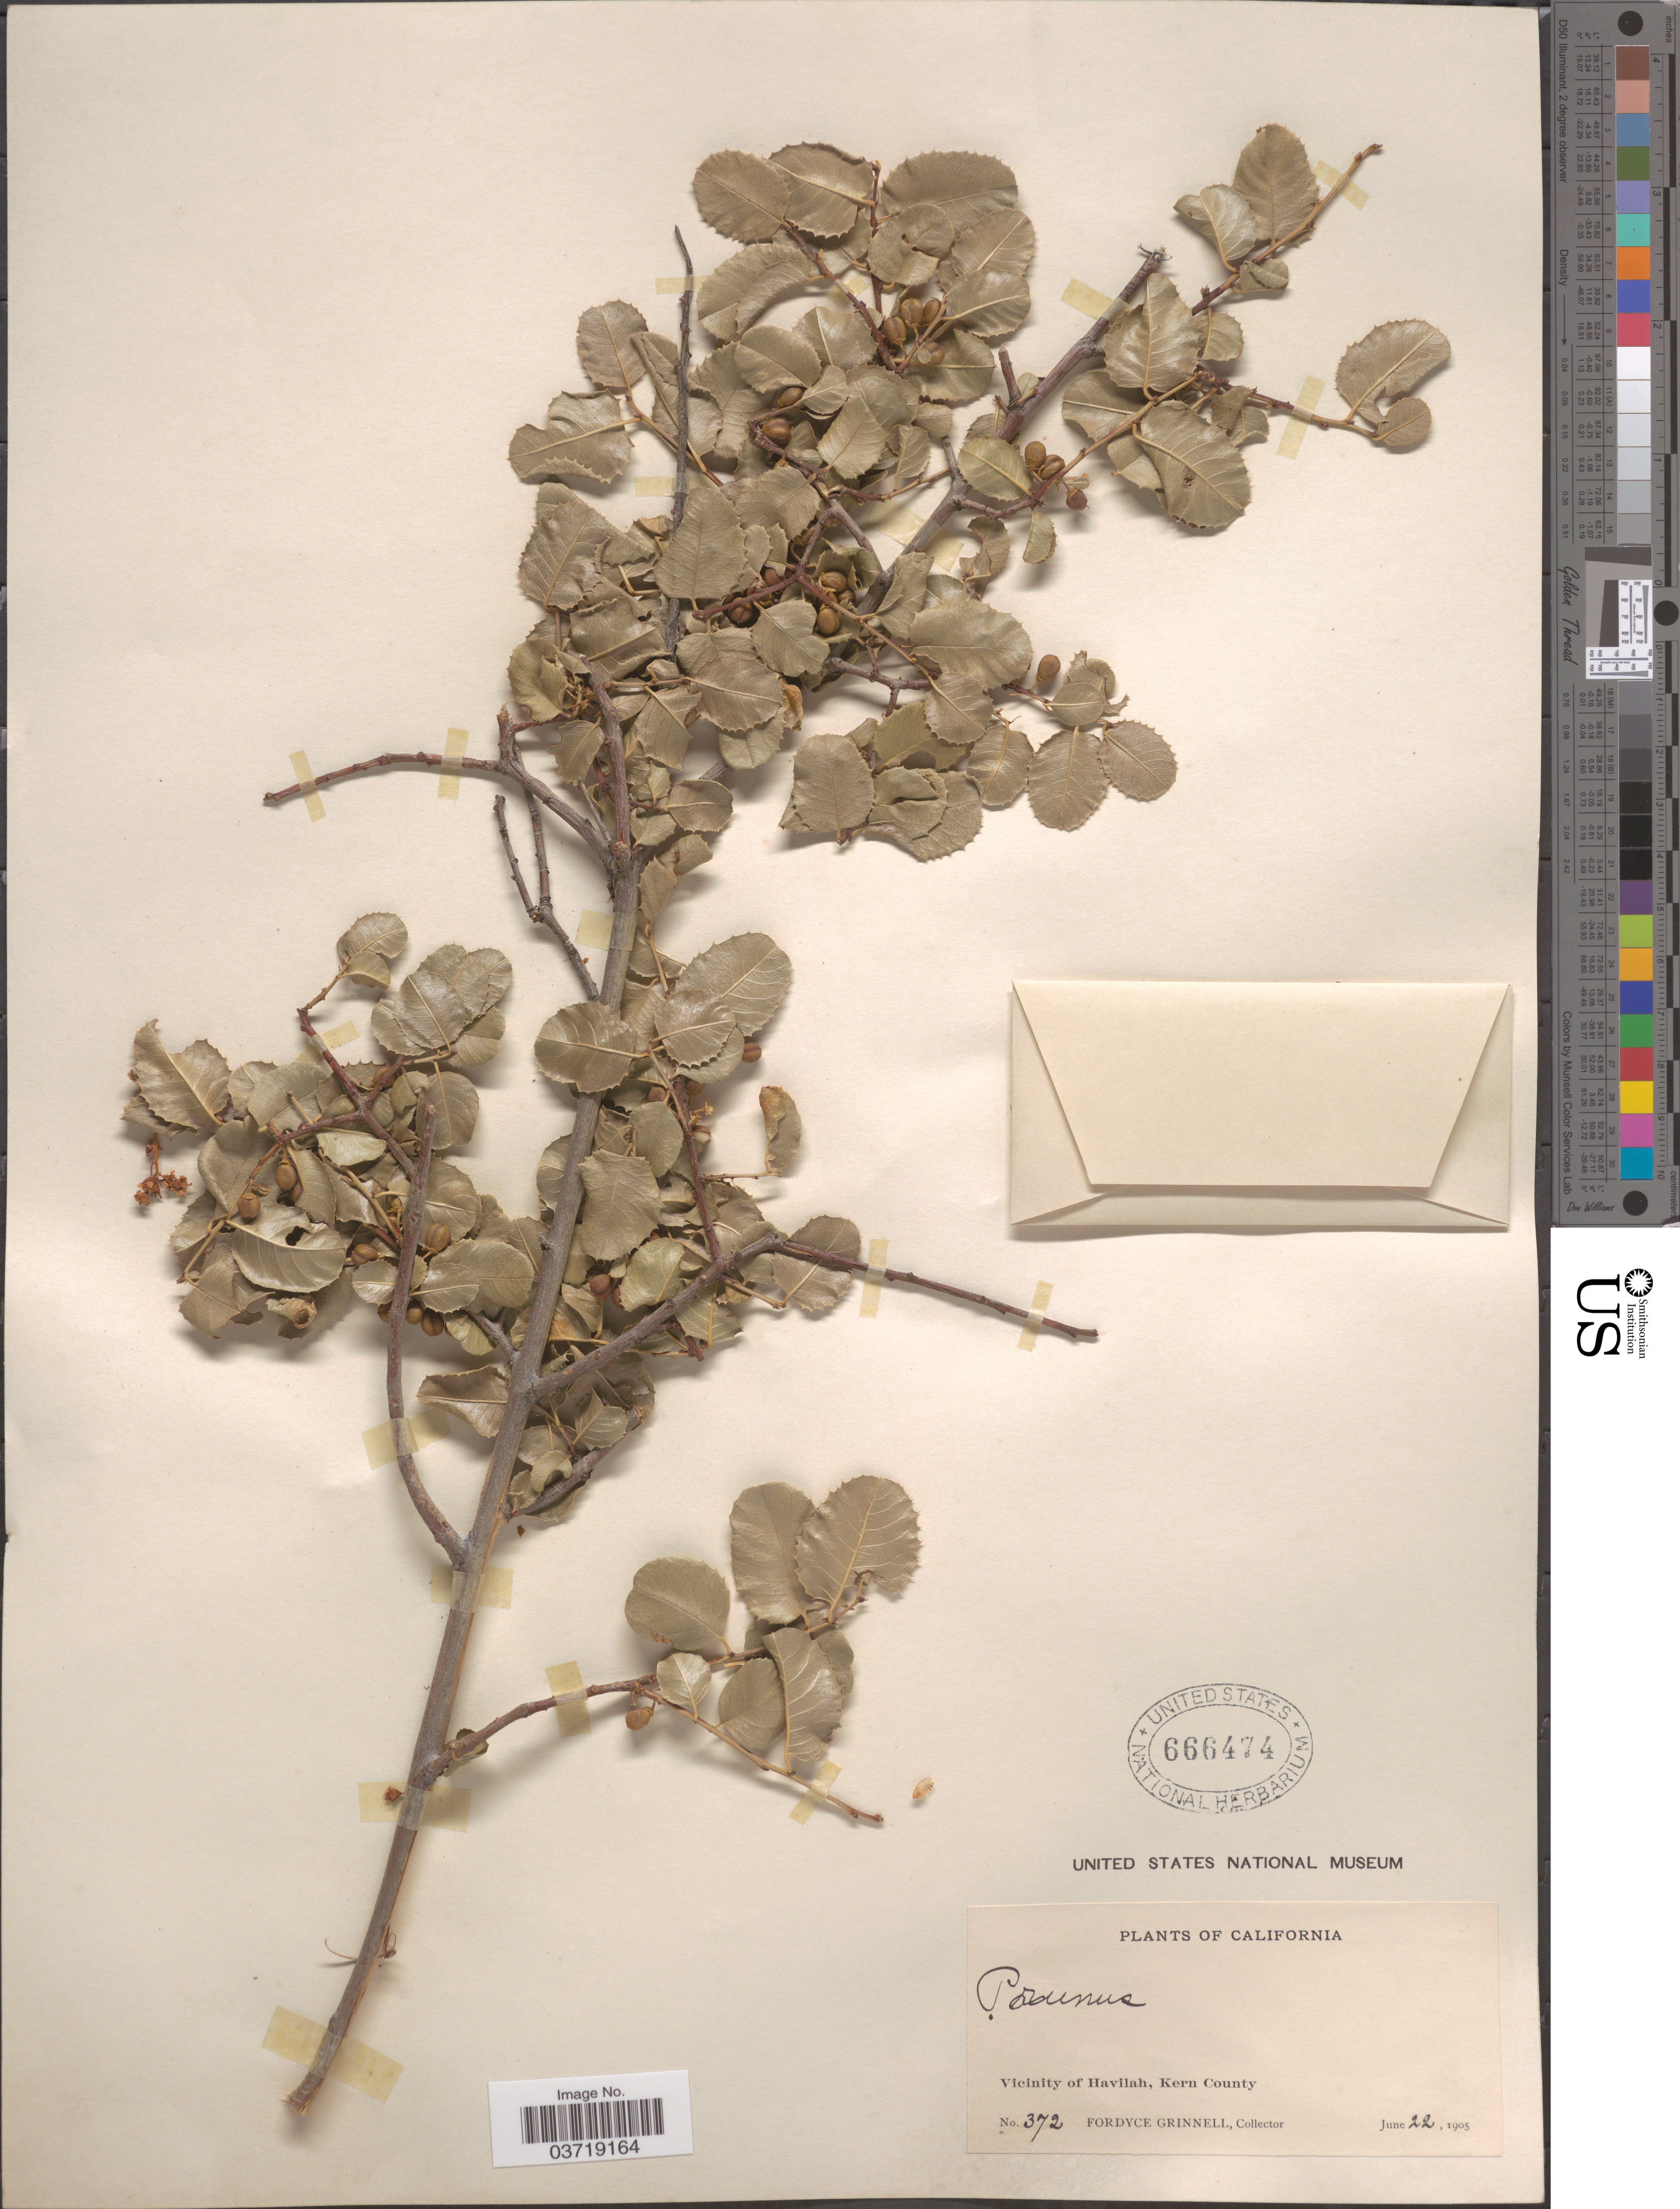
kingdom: Plantae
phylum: Tracheophyta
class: Magnoliopsida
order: Rosales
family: Rosaceae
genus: Prunus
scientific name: Prunus ilicifolia var. ilicifolia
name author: (Nutt. ex Hook. & Arn.) D. Dietr.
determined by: Strong, Mark T., (BOT), Smithsonian Institution - National Museum of Natural History (UNITED STATES)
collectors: F. Grinnell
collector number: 372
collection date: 1905-06-22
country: United States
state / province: California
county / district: Kern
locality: Vicinity of Havilah, Kern County.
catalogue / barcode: US 666474